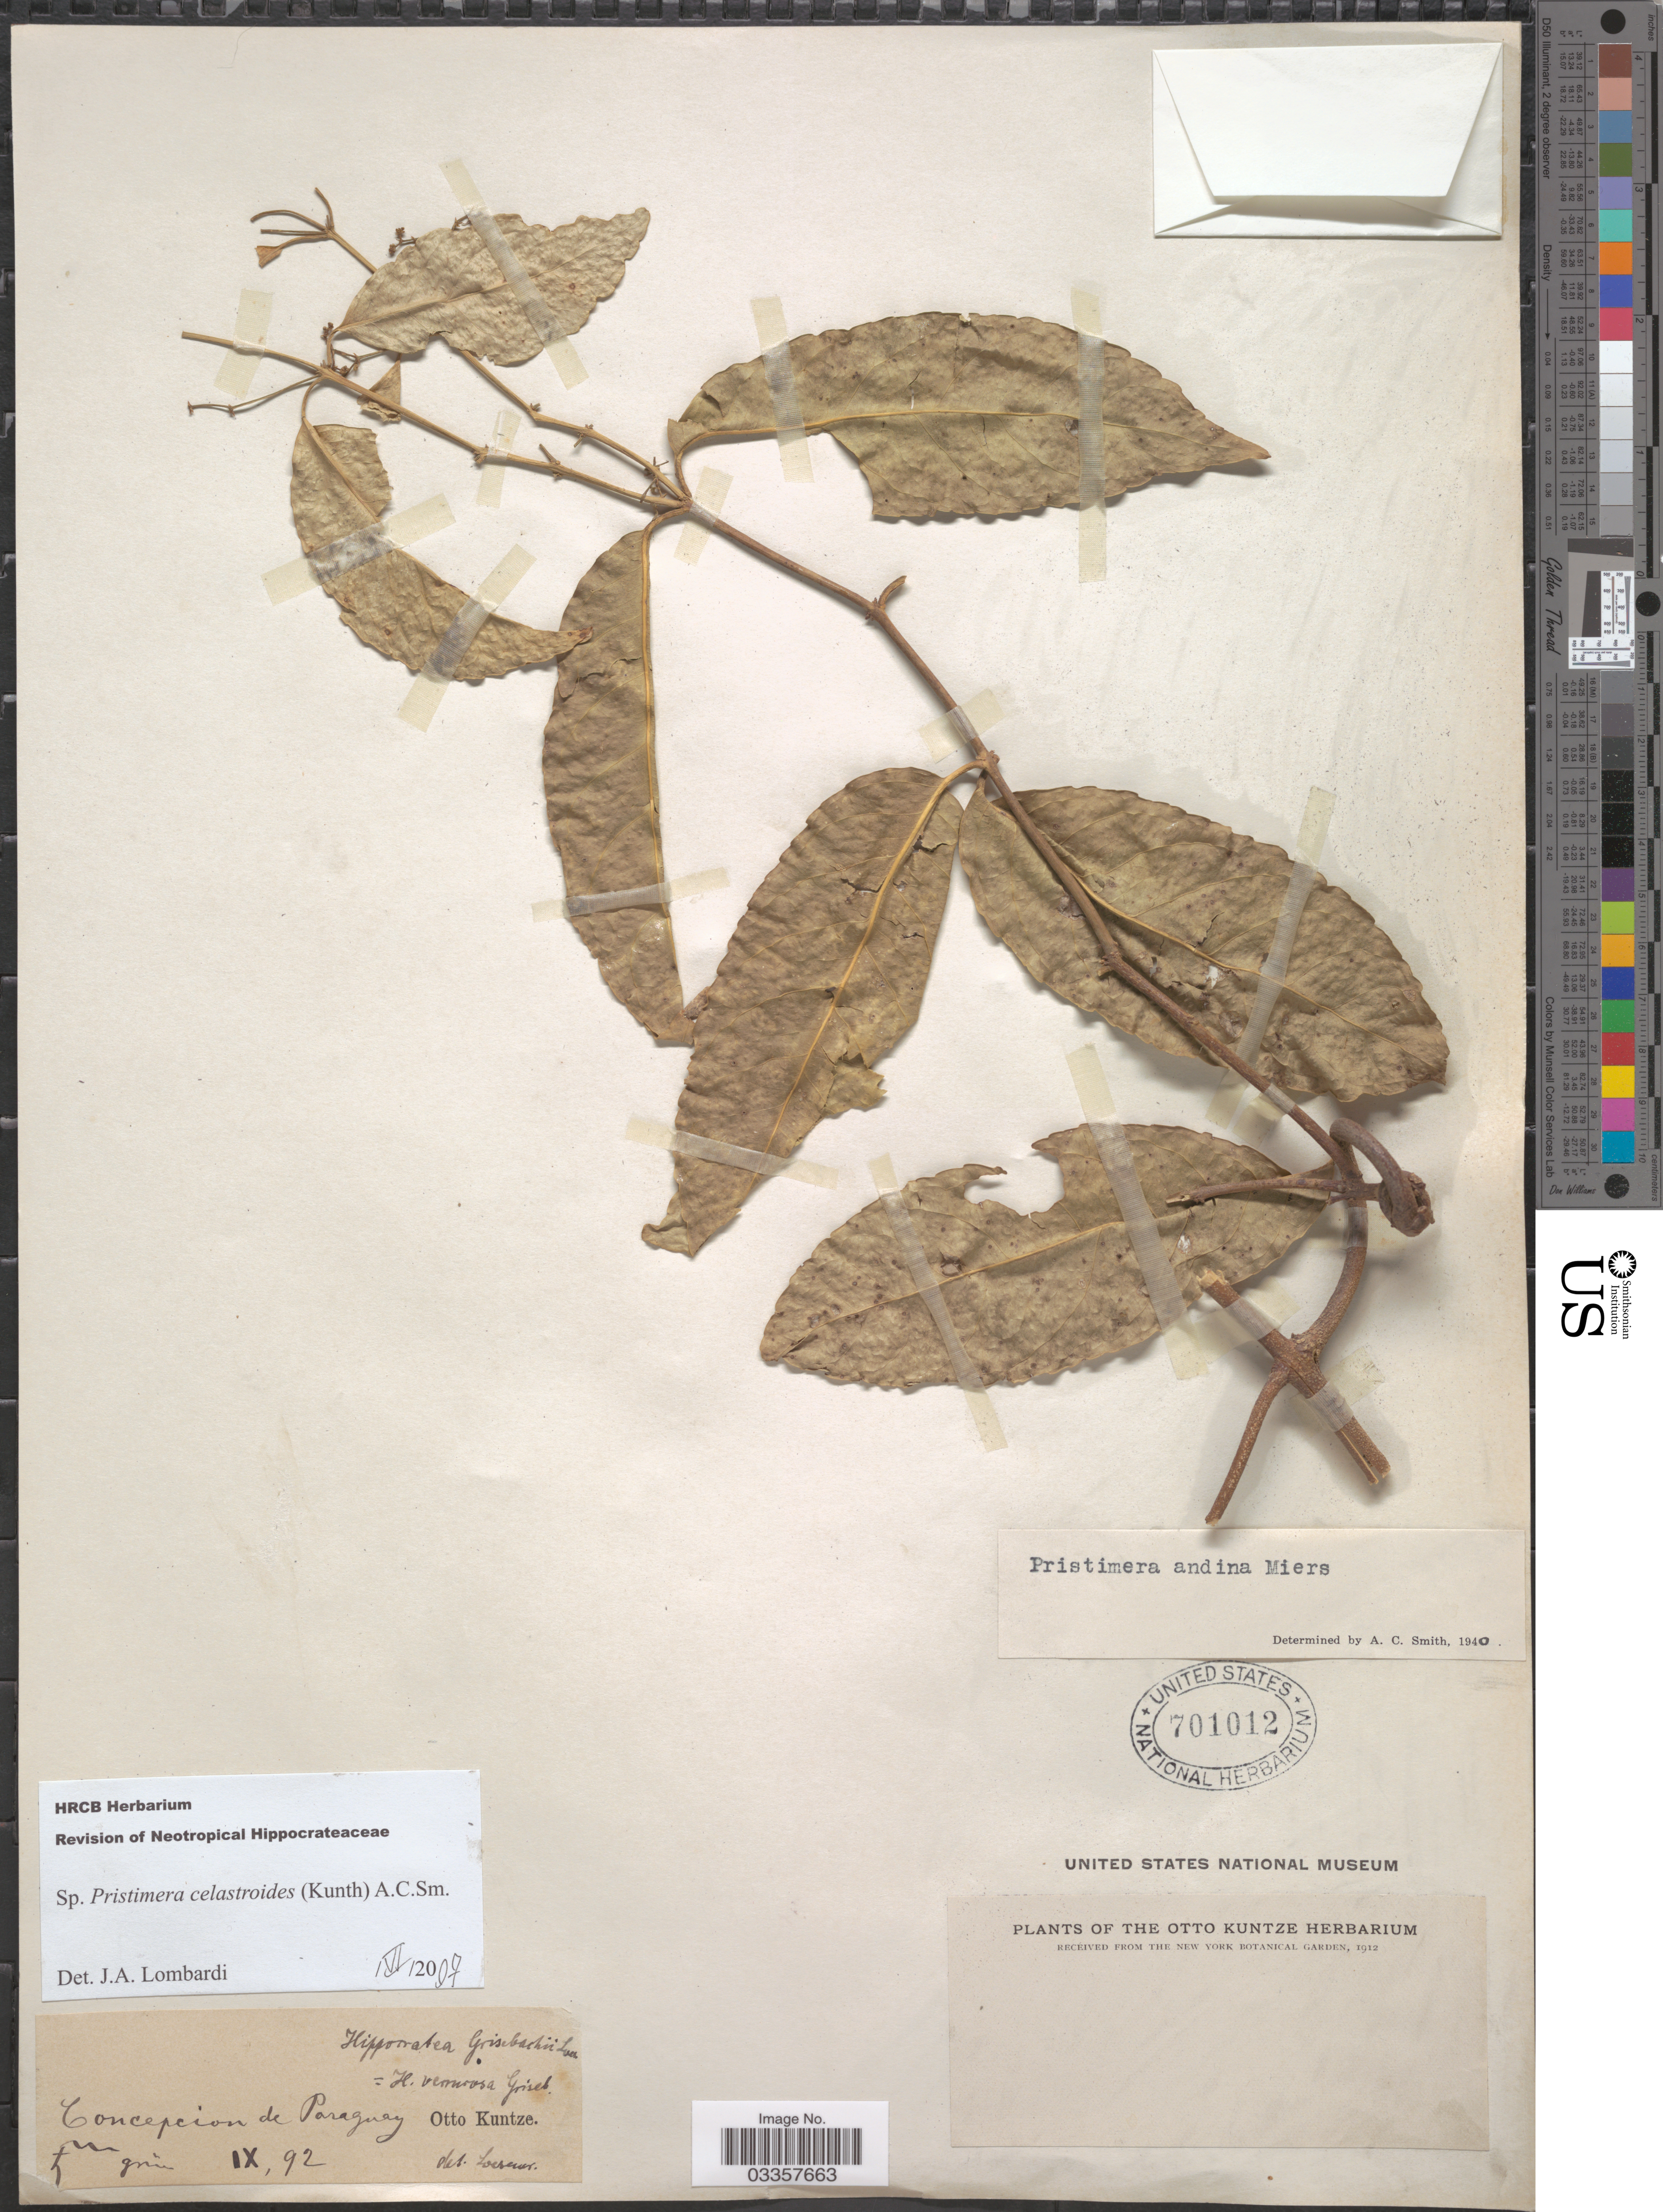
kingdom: Plantae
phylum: Tracheophyta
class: Magnoliopsida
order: Celastrales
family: Celastraceae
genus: Pristimera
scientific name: Pristimera celastroides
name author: (Kunth) A.C. Sm.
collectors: C.E.O. Kuntze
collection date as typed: Transcribed d/m/y: /9/92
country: Paraguay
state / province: Concepcion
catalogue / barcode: US 701012